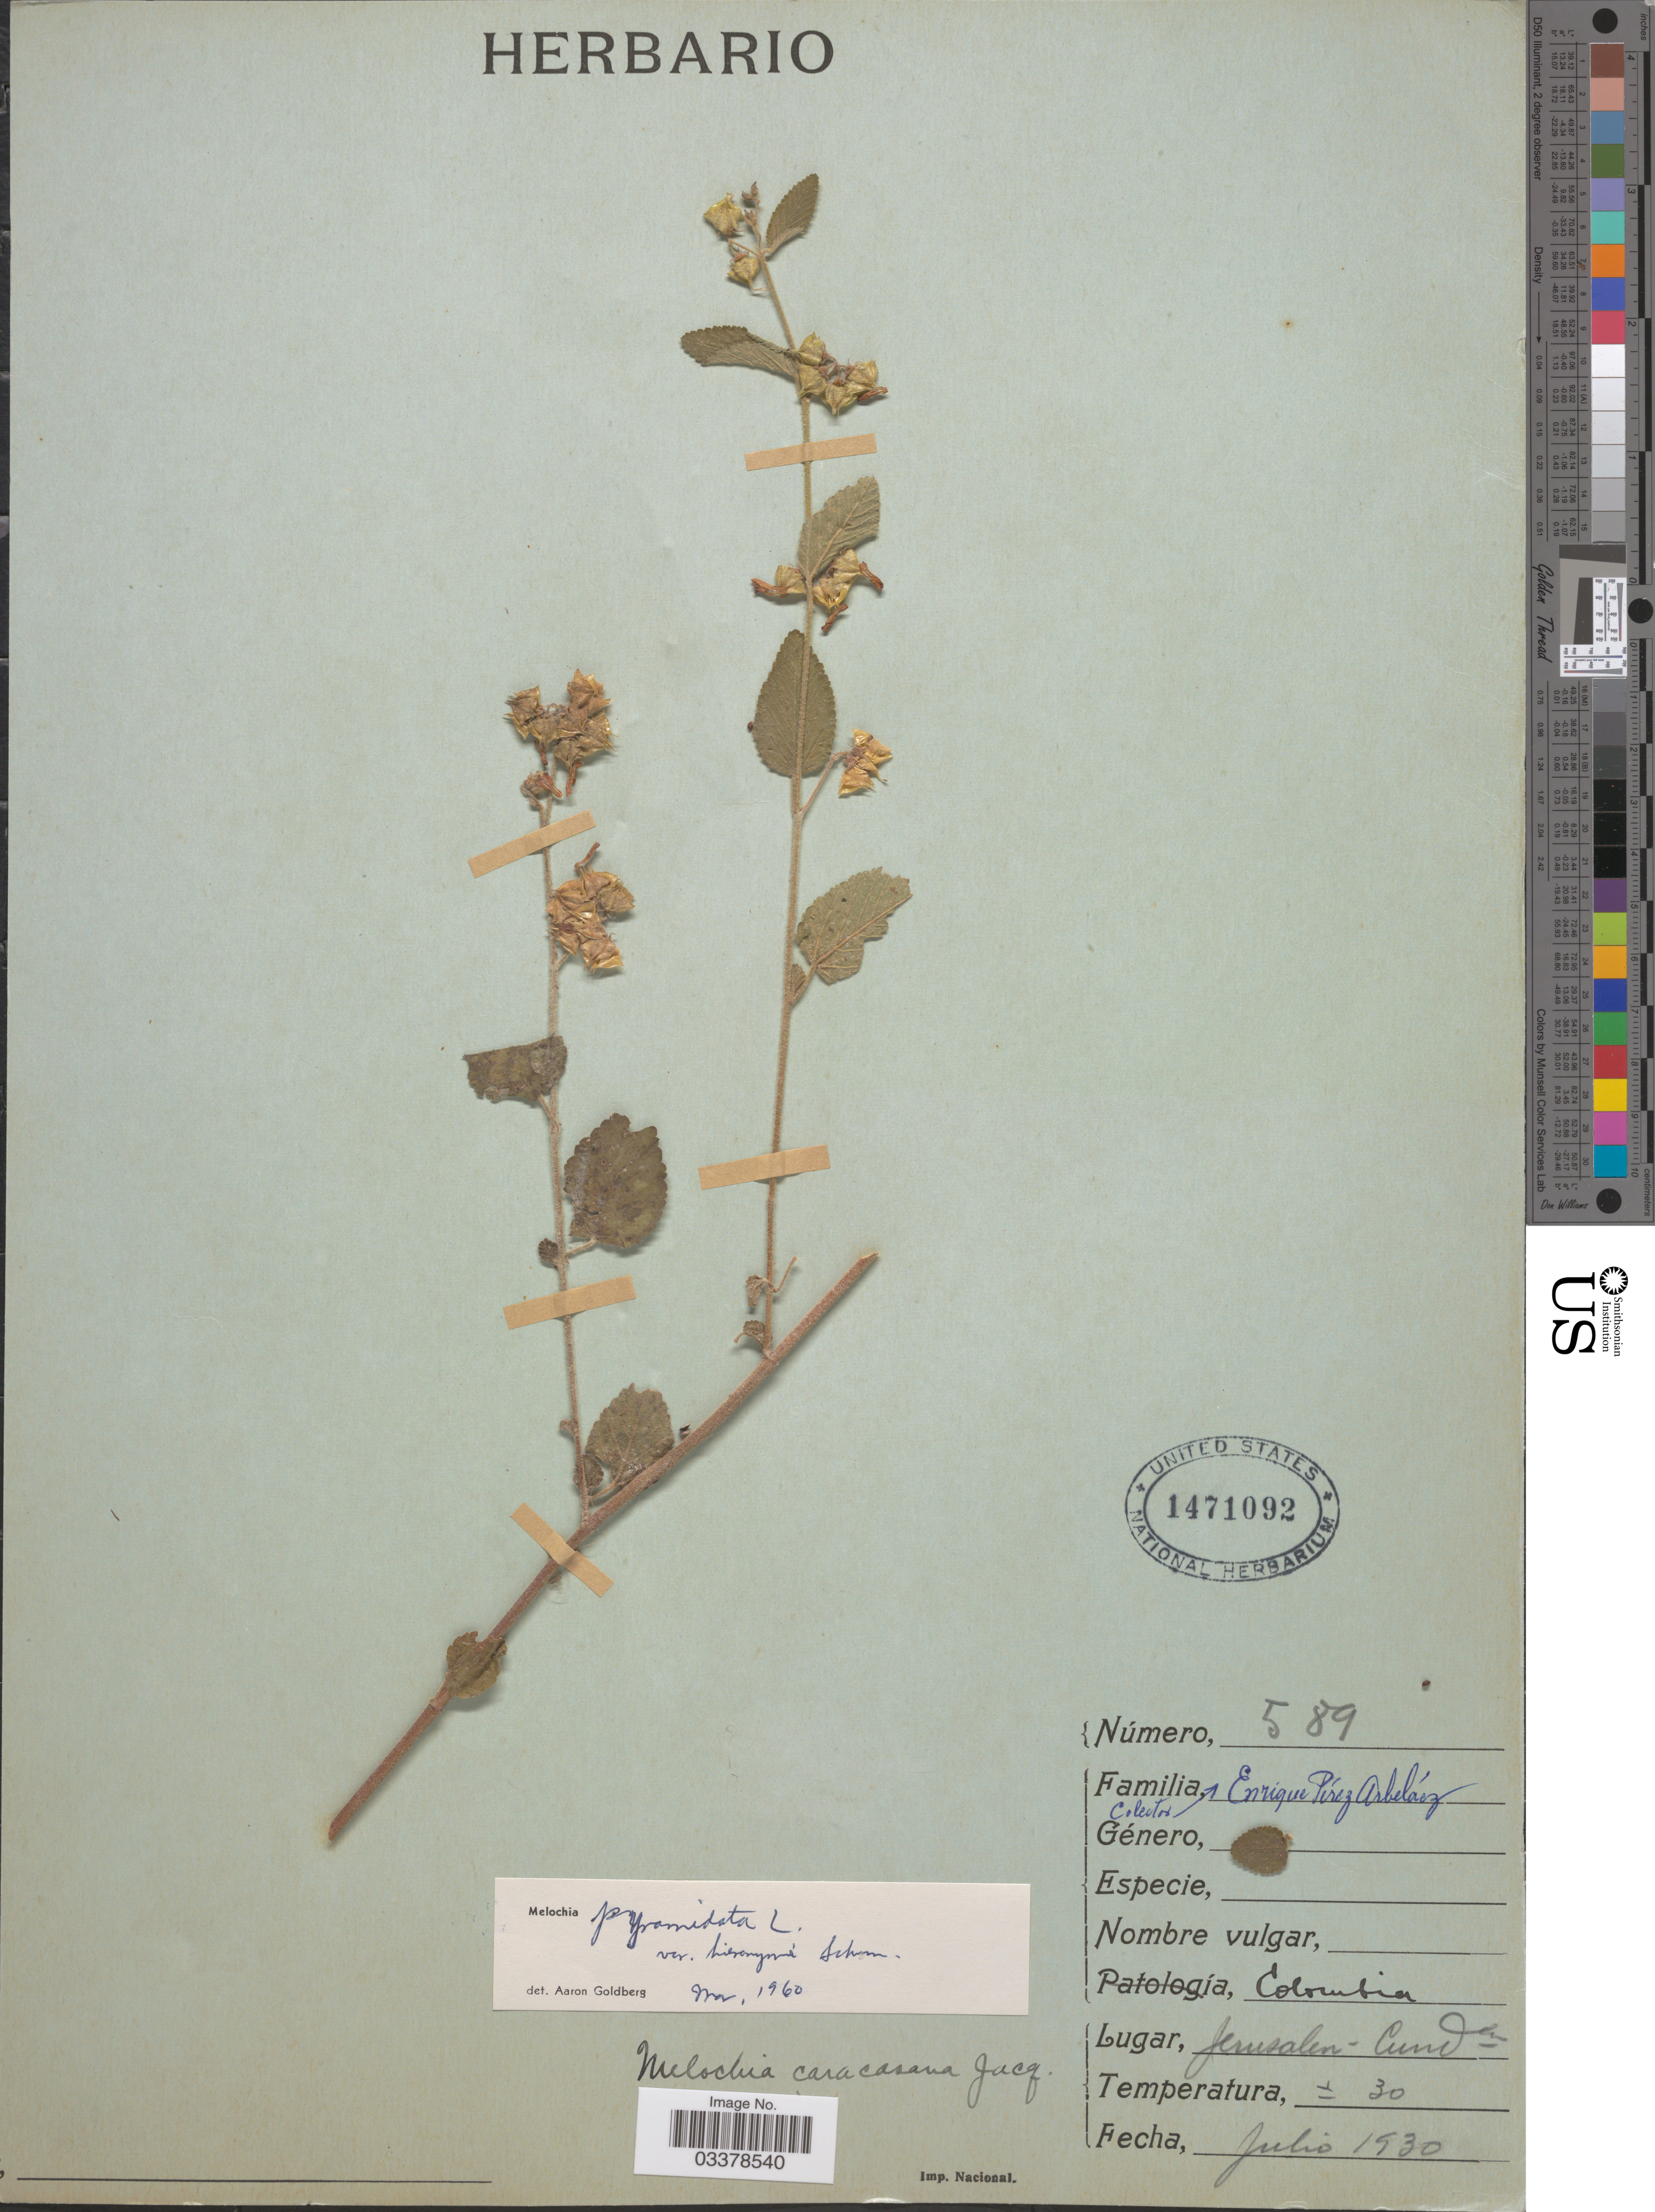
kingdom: Plantae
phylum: Tracheophyta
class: Magnoliopsida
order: Malvales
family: Malvaceae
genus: Melochia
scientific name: Melochia pyramidata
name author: L.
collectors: E. Pérez Arbeláez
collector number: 589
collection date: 1930-07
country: Colombia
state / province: Cundinamarca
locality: Jerusalen.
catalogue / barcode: US 1471092